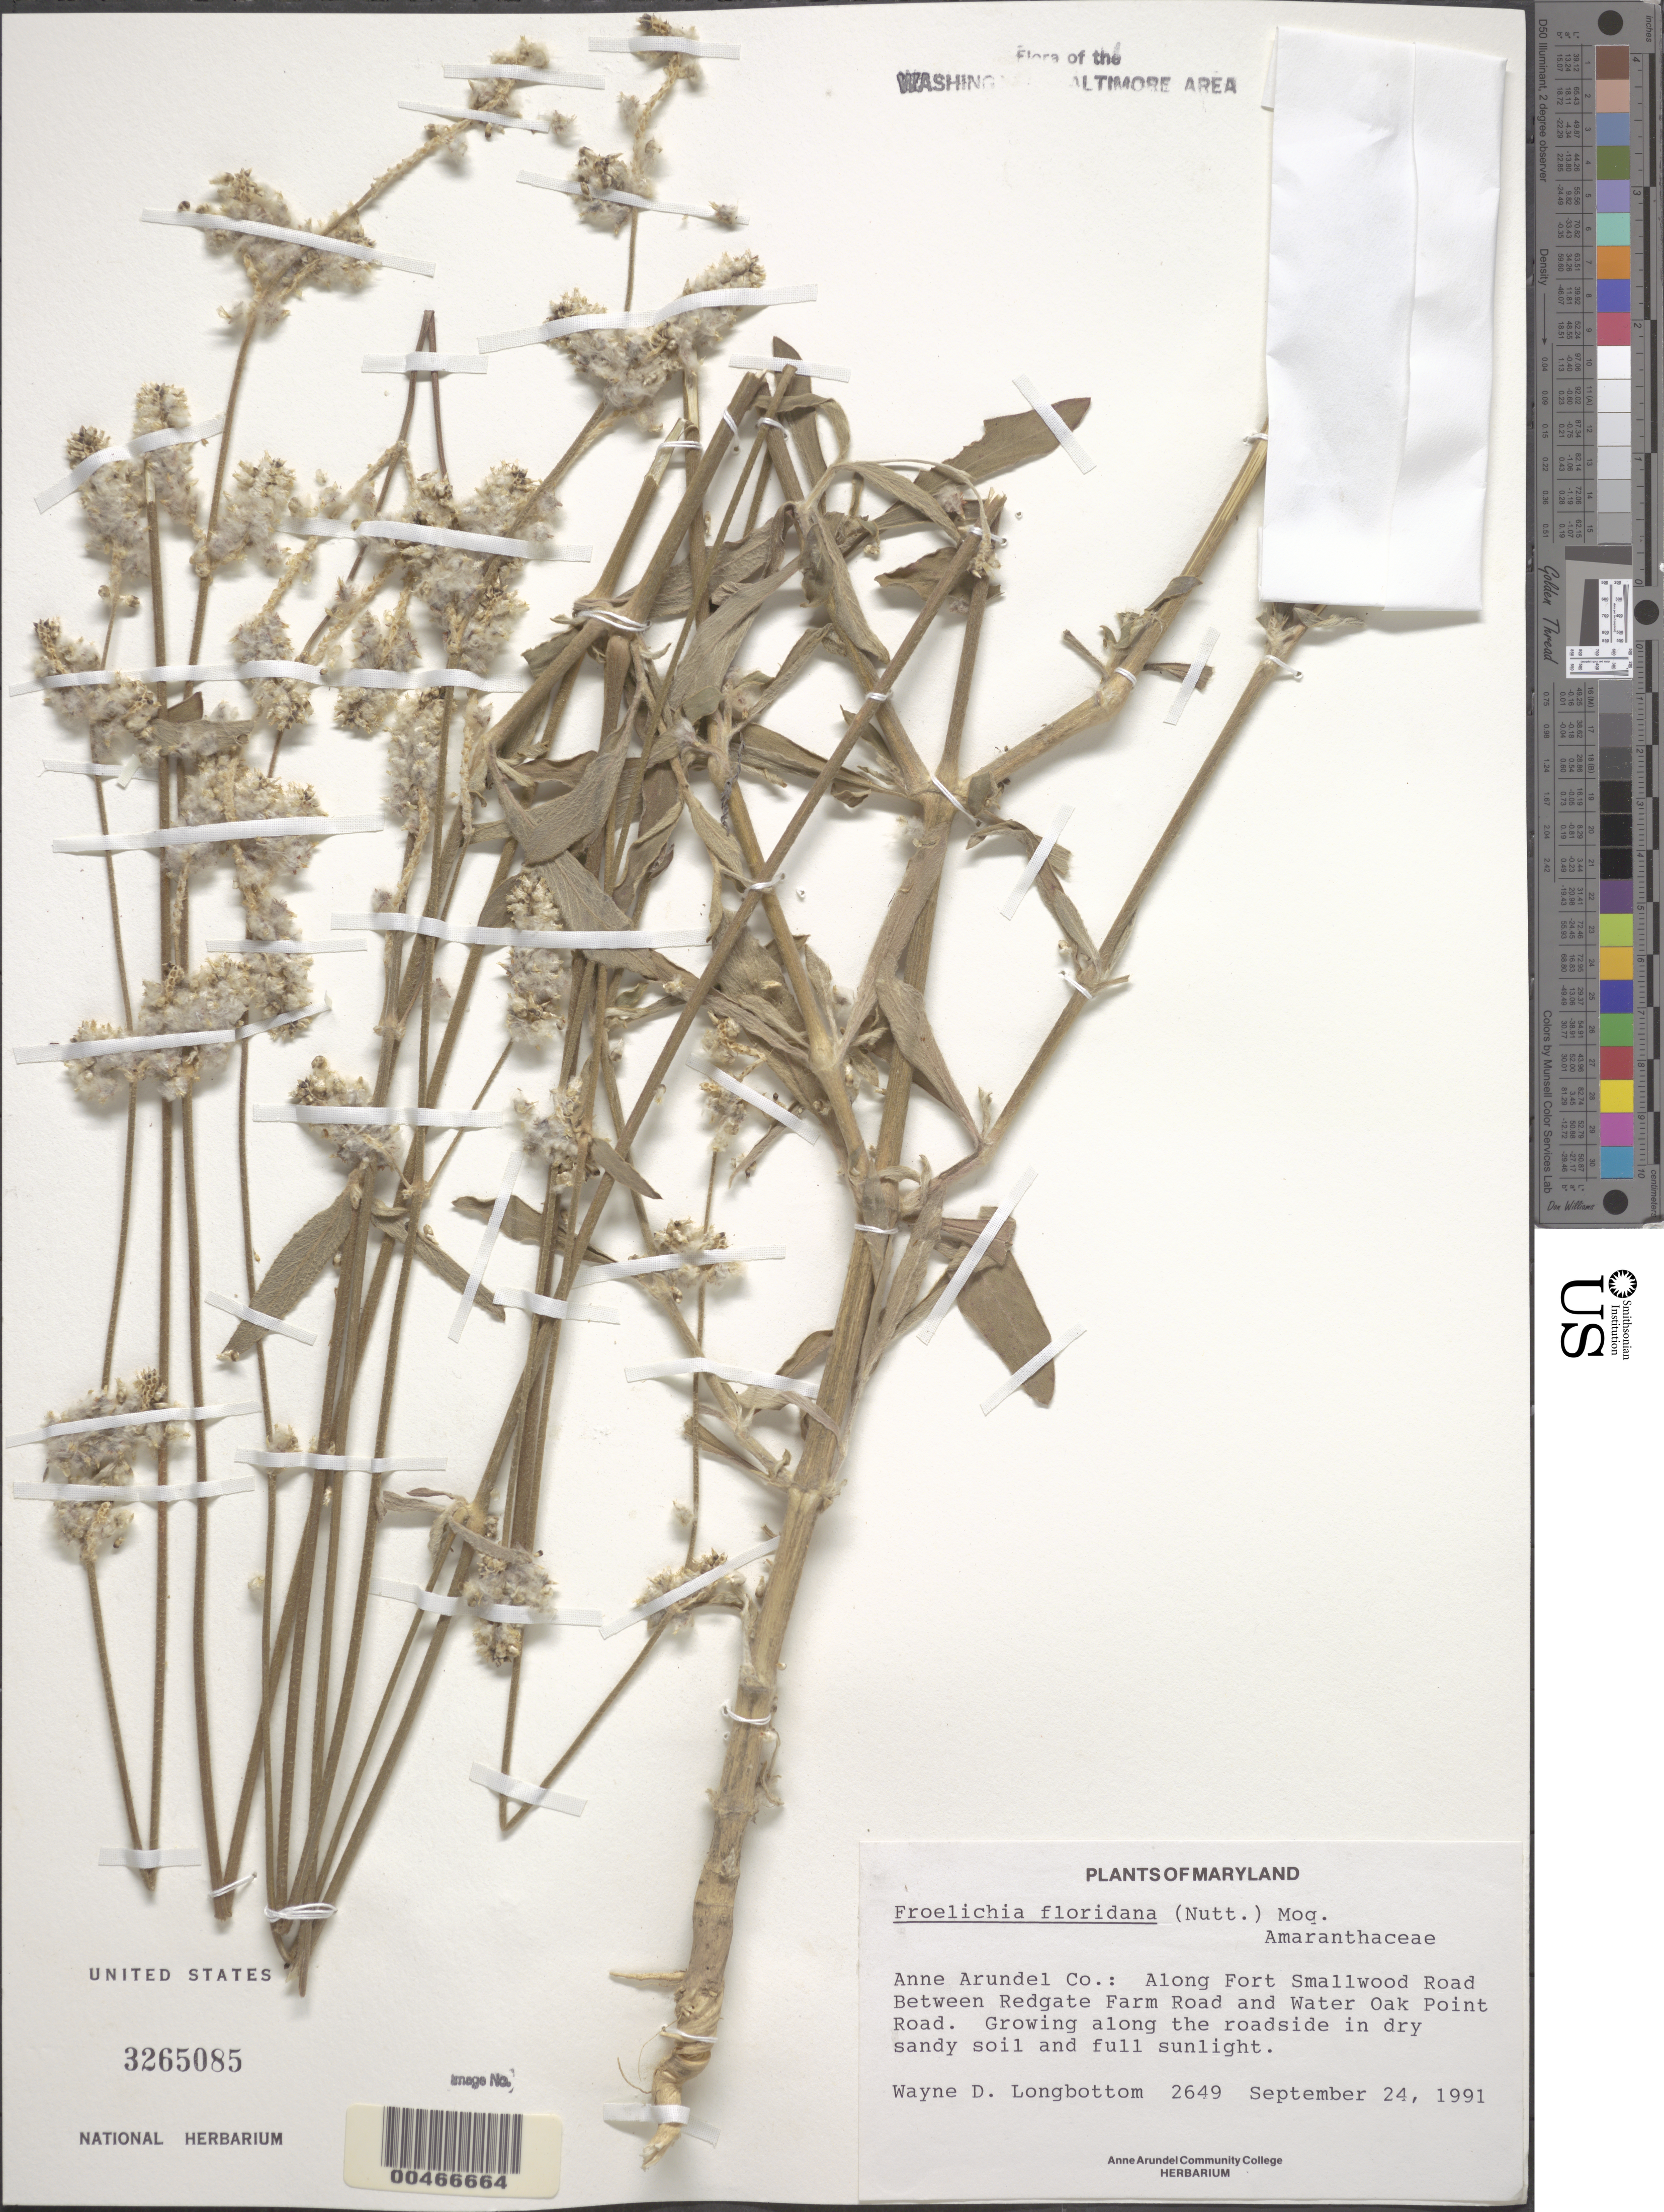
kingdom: Plantae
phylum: Tracheophyta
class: Magnoliopsida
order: Caryophyllales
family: Amaranthaceae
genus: Froelichia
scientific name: Froelichia floridana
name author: (Nutt.) Moq.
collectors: W. D. Longbottom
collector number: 2649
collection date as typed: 24 Sep 1991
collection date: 1991-09-24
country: United States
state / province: Maryland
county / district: Anne Arundel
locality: Fort Smallwood Road, between Redgate Farm Road and Water Oak Point Road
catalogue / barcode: US 3265085